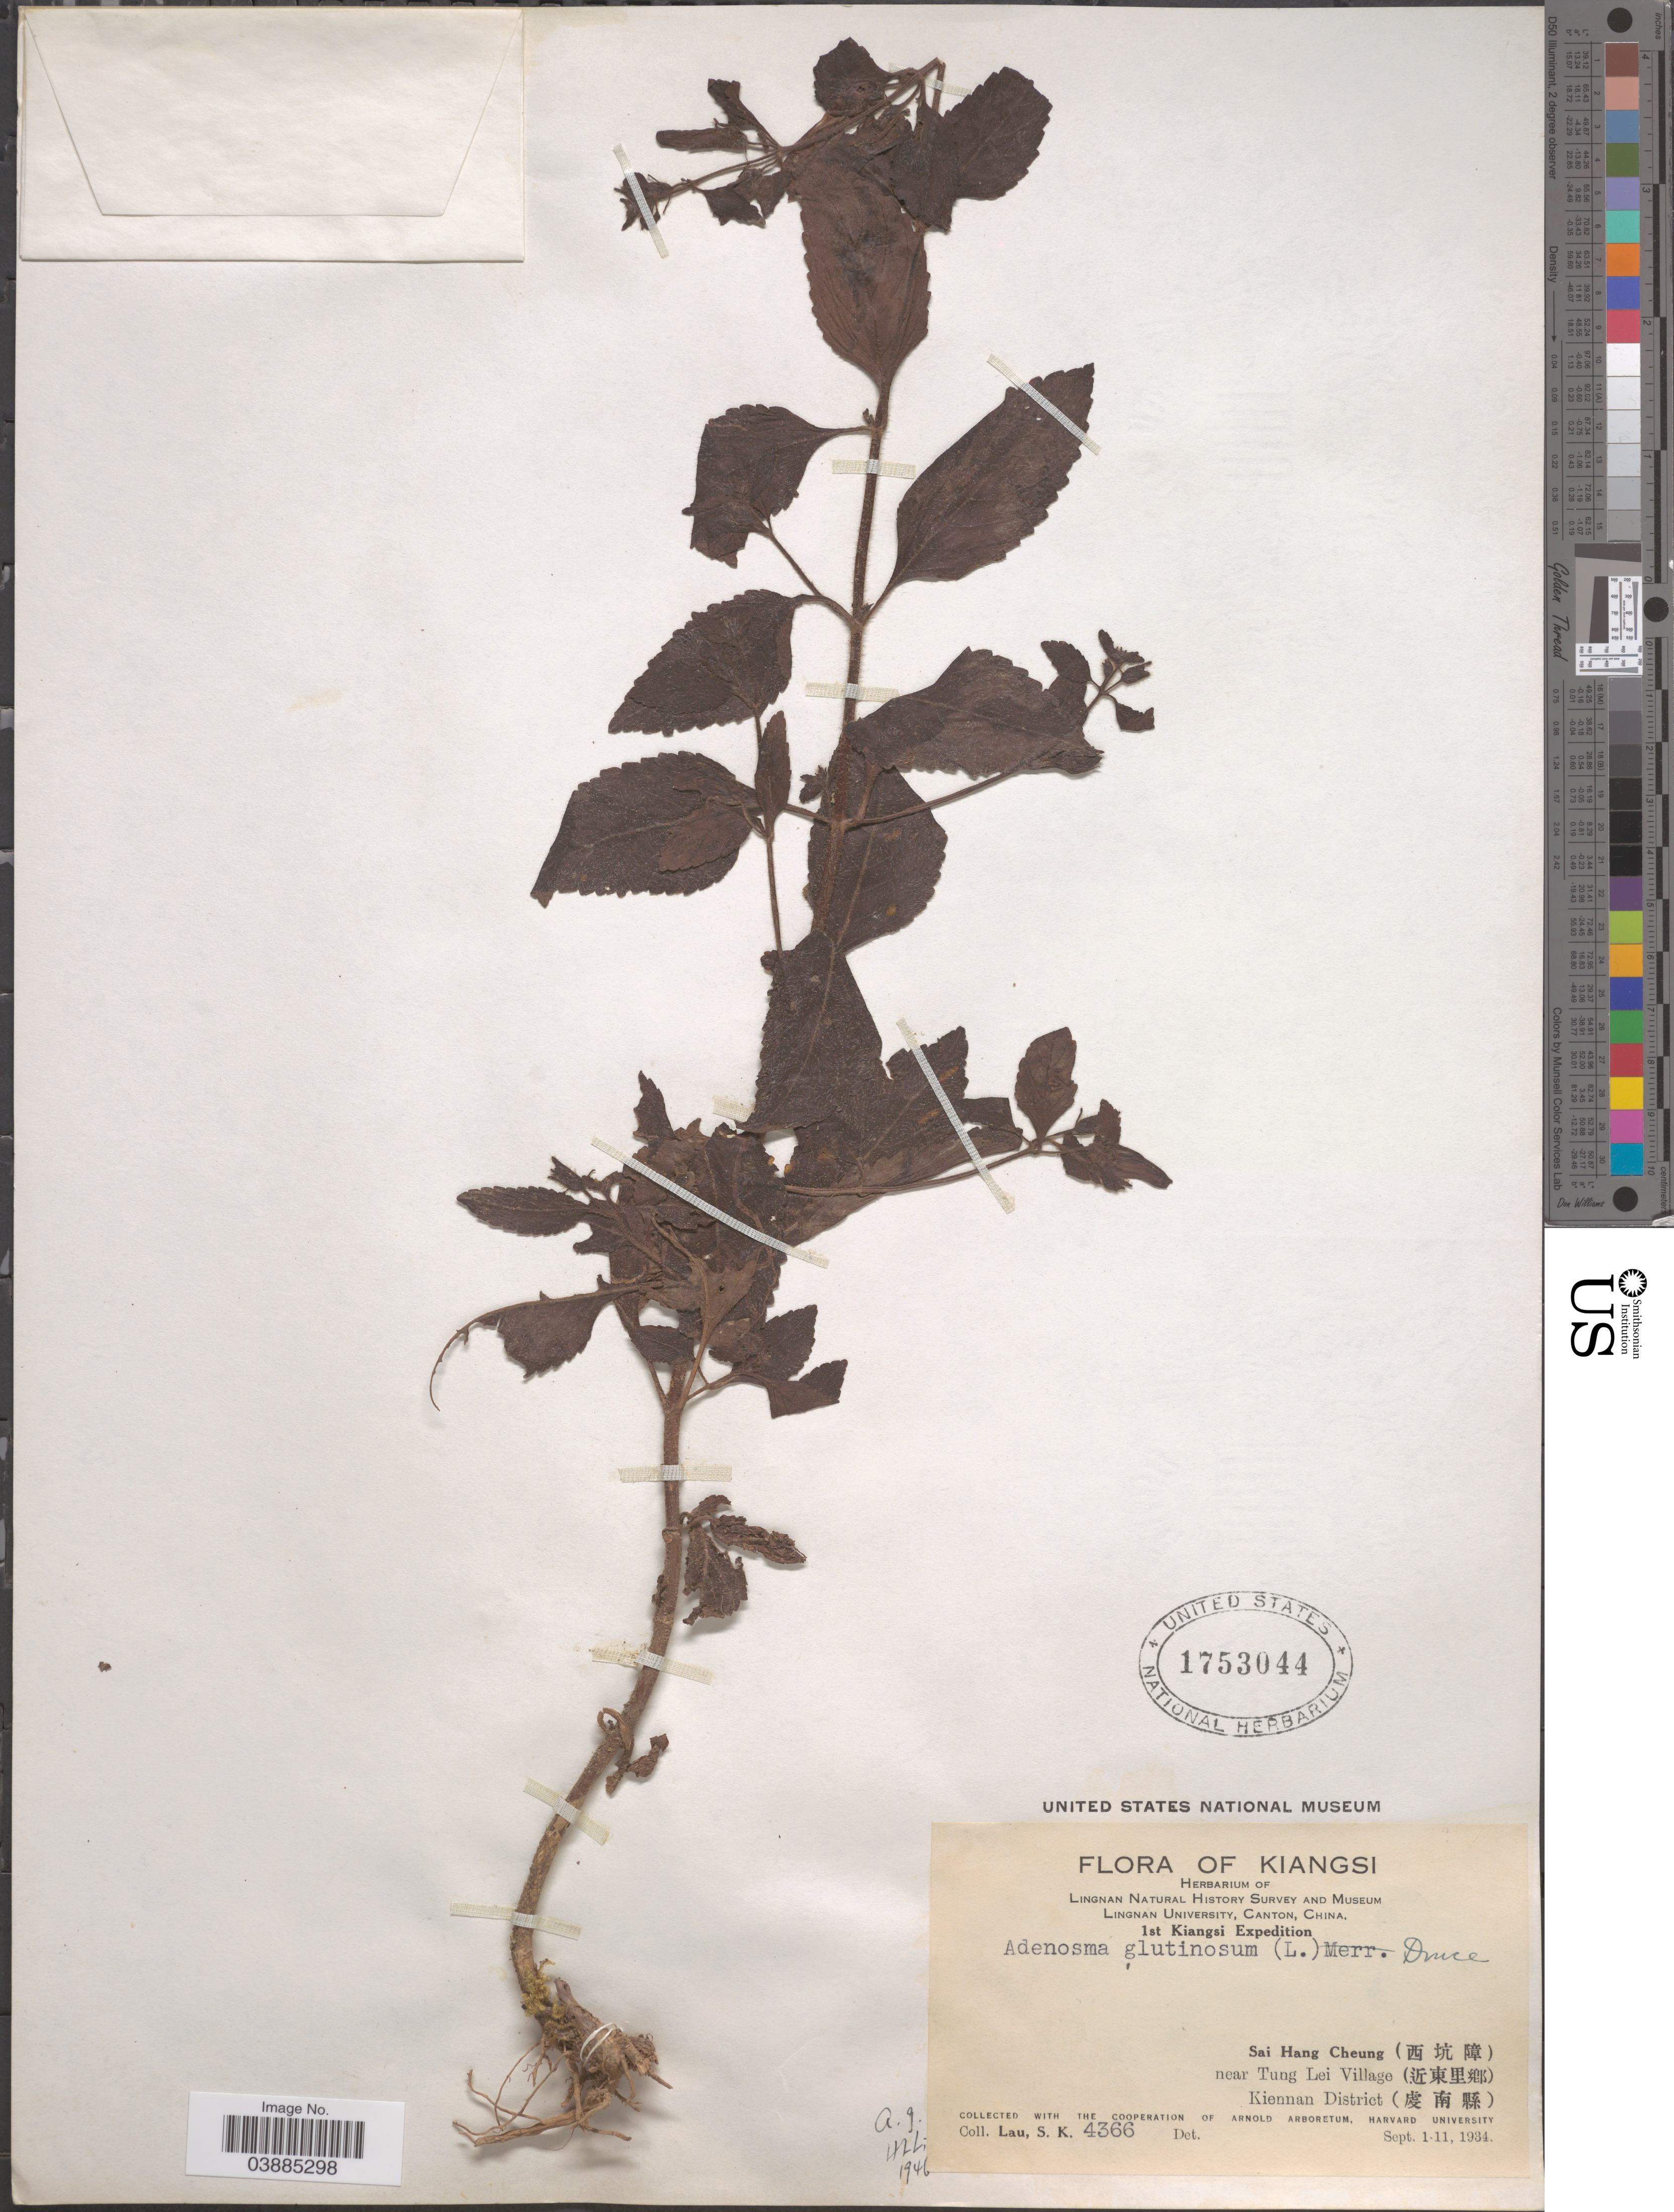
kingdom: Plantae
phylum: Tracheophyta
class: Magnoliopsida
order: Lamiales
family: Plantaginaceae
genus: Adenosma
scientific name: Adenosma glutinosum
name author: (L.) Druce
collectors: S. K. Lau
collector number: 4366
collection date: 1934-09-01/1934-09-11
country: China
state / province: Jiangxi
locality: Kiangsi. Sai Hang Cheung (X) near Tung Lei Village (X) Kiennan District (X).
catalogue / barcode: US 1753044